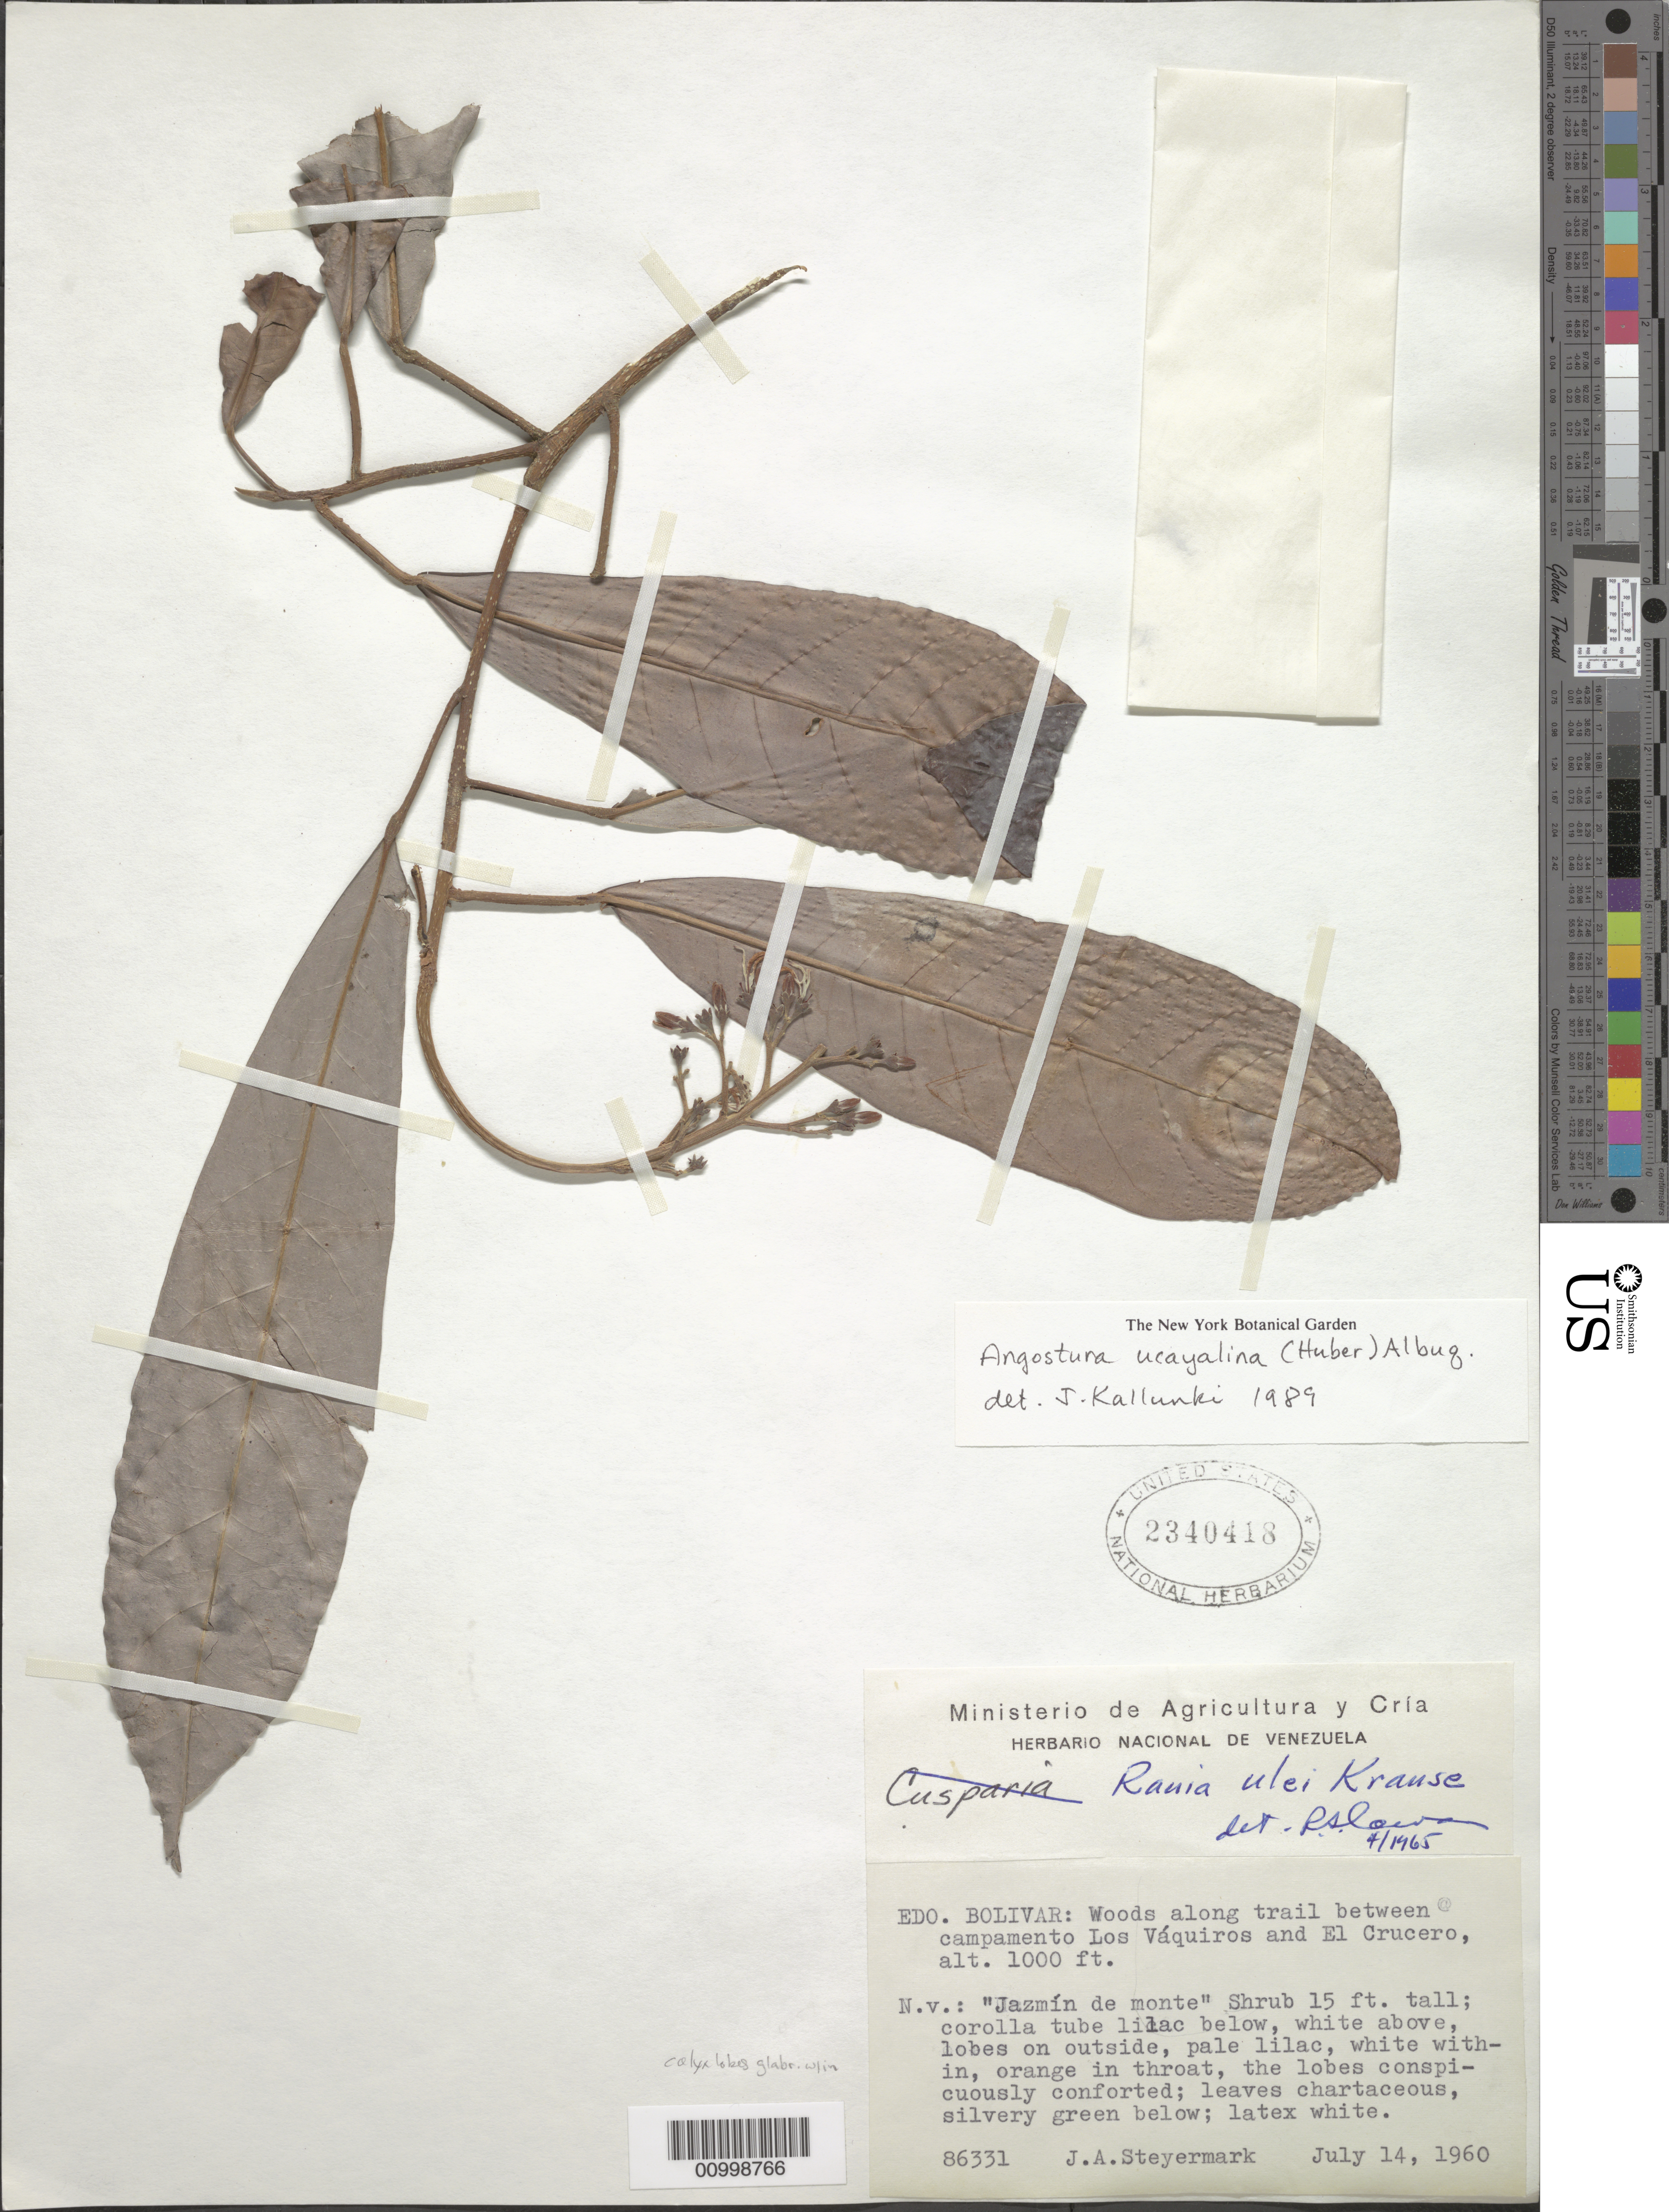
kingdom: Plantae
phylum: Tracheophyta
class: Magnoliopsida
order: Sapindales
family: Rutaceae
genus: Conchocarpus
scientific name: Conchocarpus ucayalinus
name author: (Huber) Kallunki & Pirani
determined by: Londoño-Echeverri, Y.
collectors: J. Steyermark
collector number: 86331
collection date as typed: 14-Jul-60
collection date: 1960-07-14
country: Venezuela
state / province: Bolívar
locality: Campamento Los Váquiros and El Crucero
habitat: Woods along trail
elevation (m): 305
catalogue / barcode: US 2340418